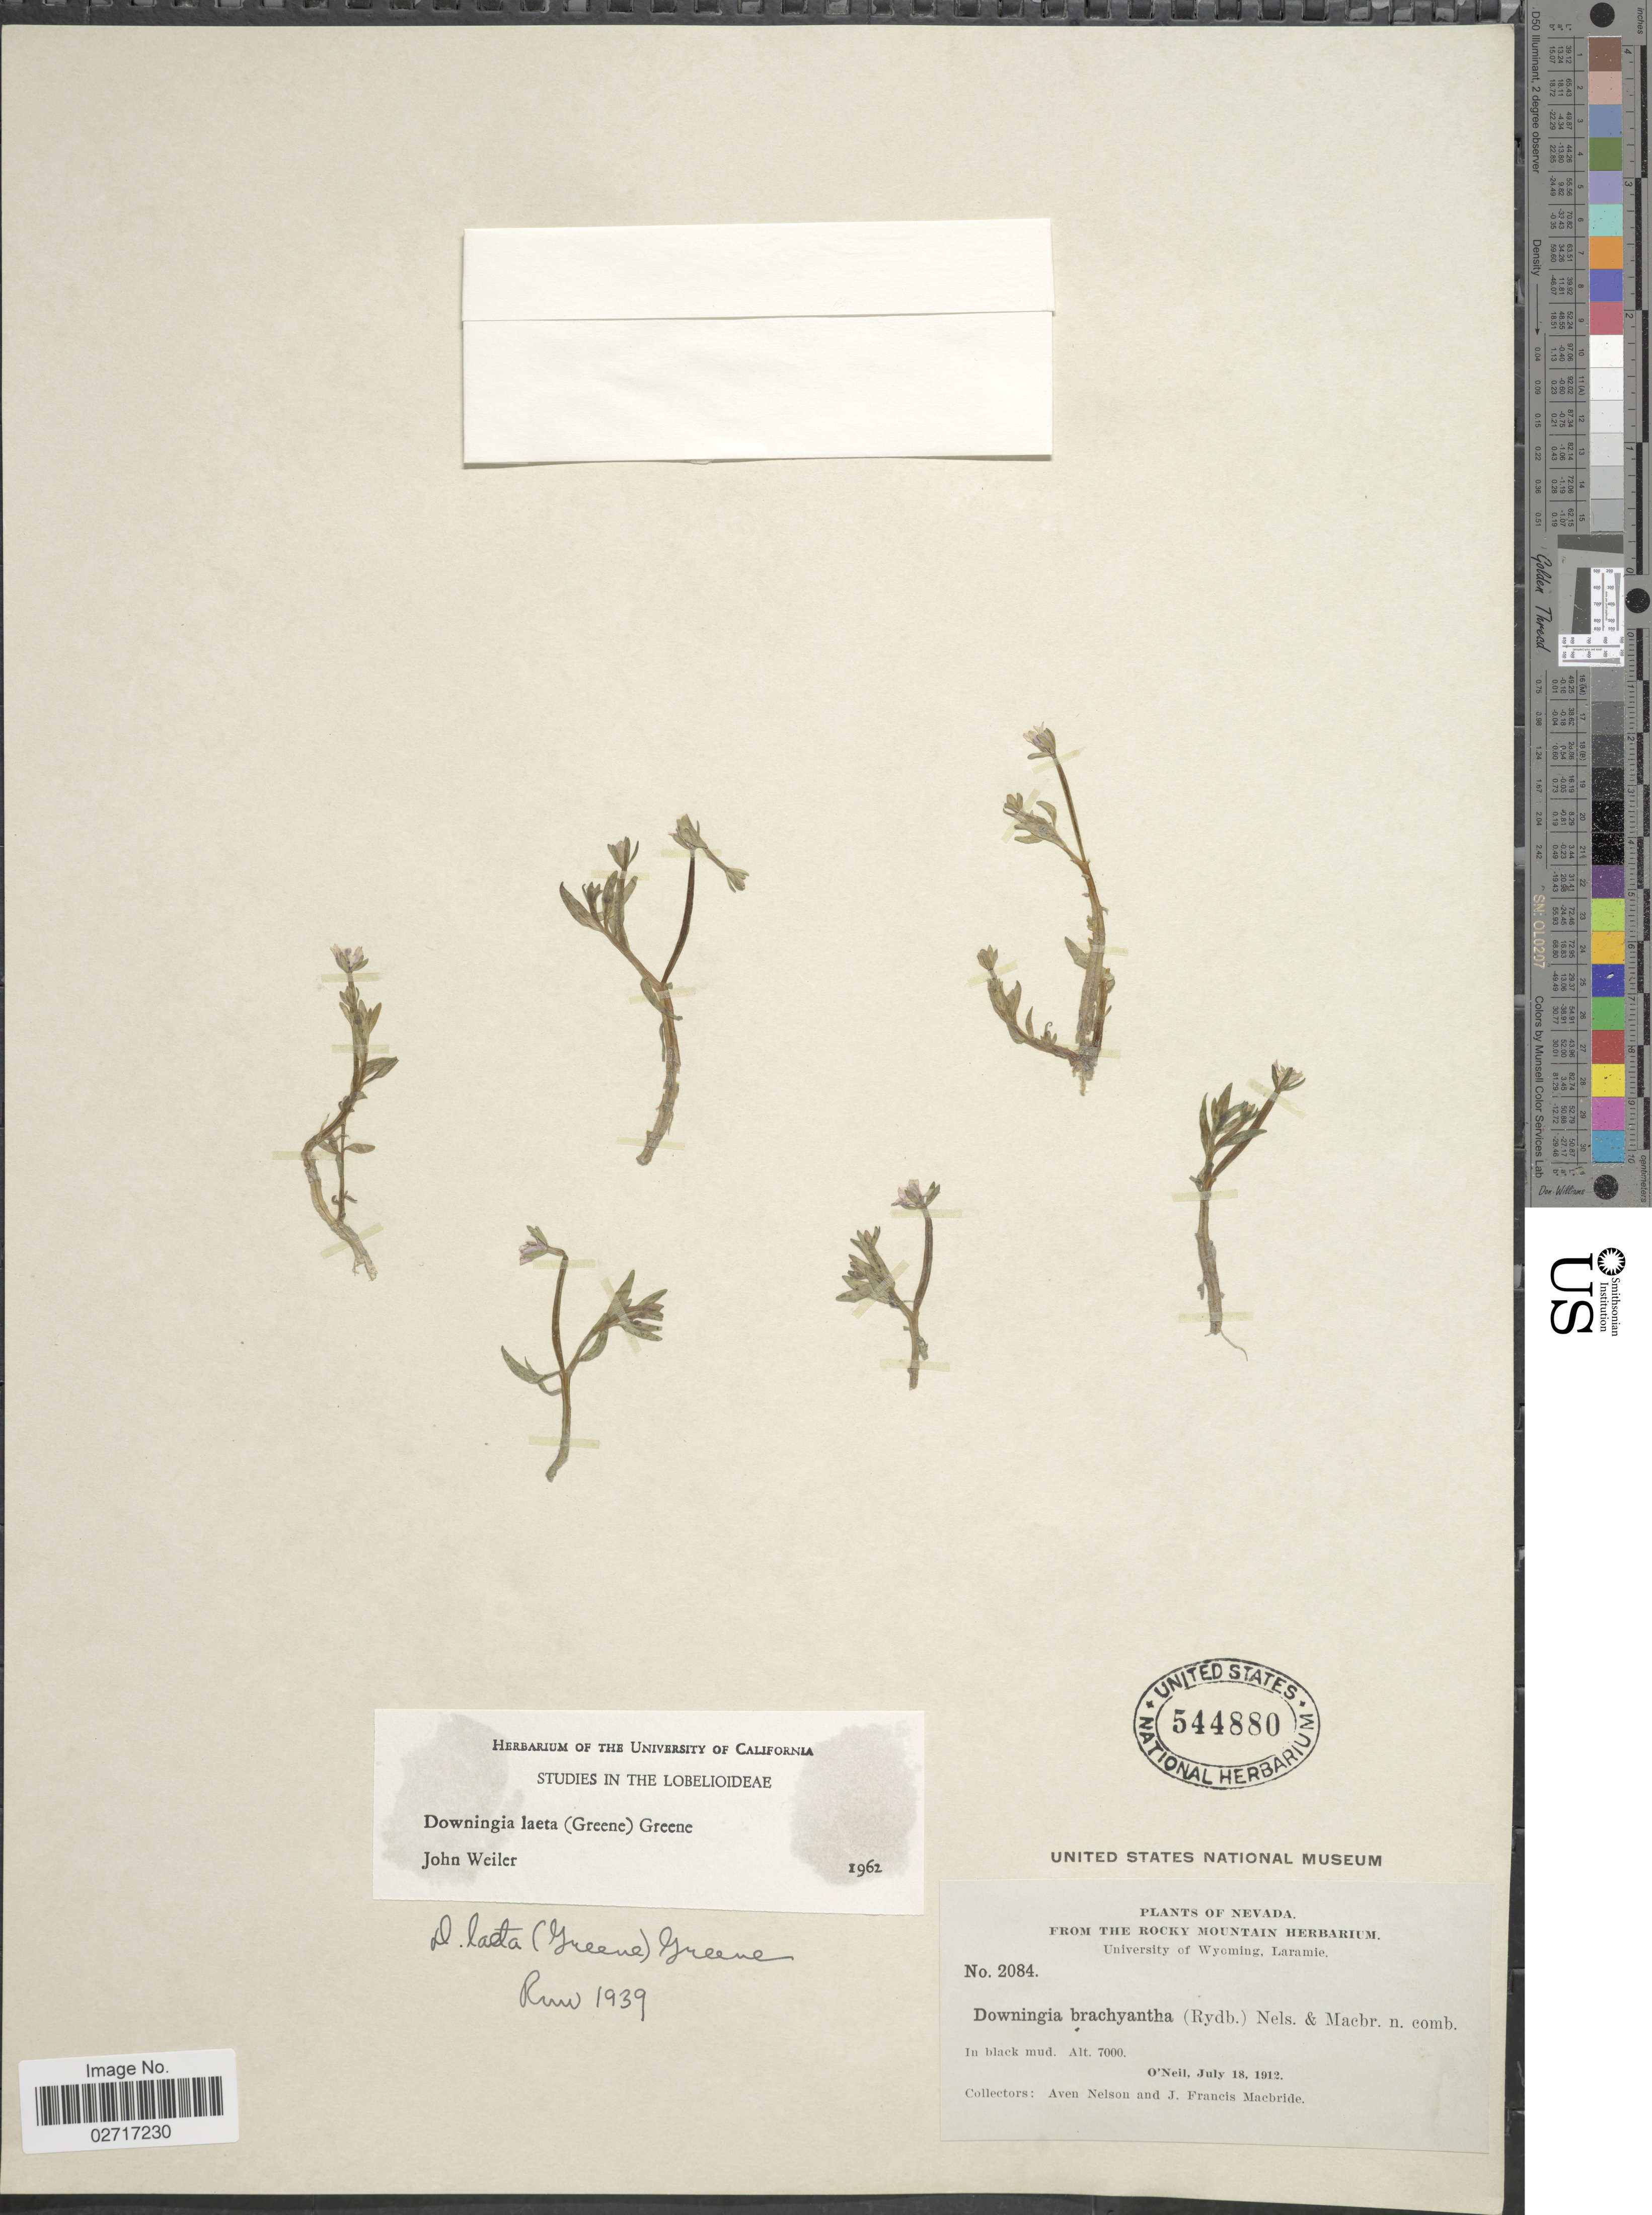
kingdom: Plantae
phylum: Tracheophyta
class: Magnoliopsida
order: Asterales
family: Campanulaceae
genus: Downingia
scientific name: Downingia laeta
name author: Greene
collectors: A. Nelson & J. F. Macbride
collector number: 2084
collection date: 1912-07-18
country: United States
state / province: Nevada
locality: O'Neil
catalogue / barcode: US 544880